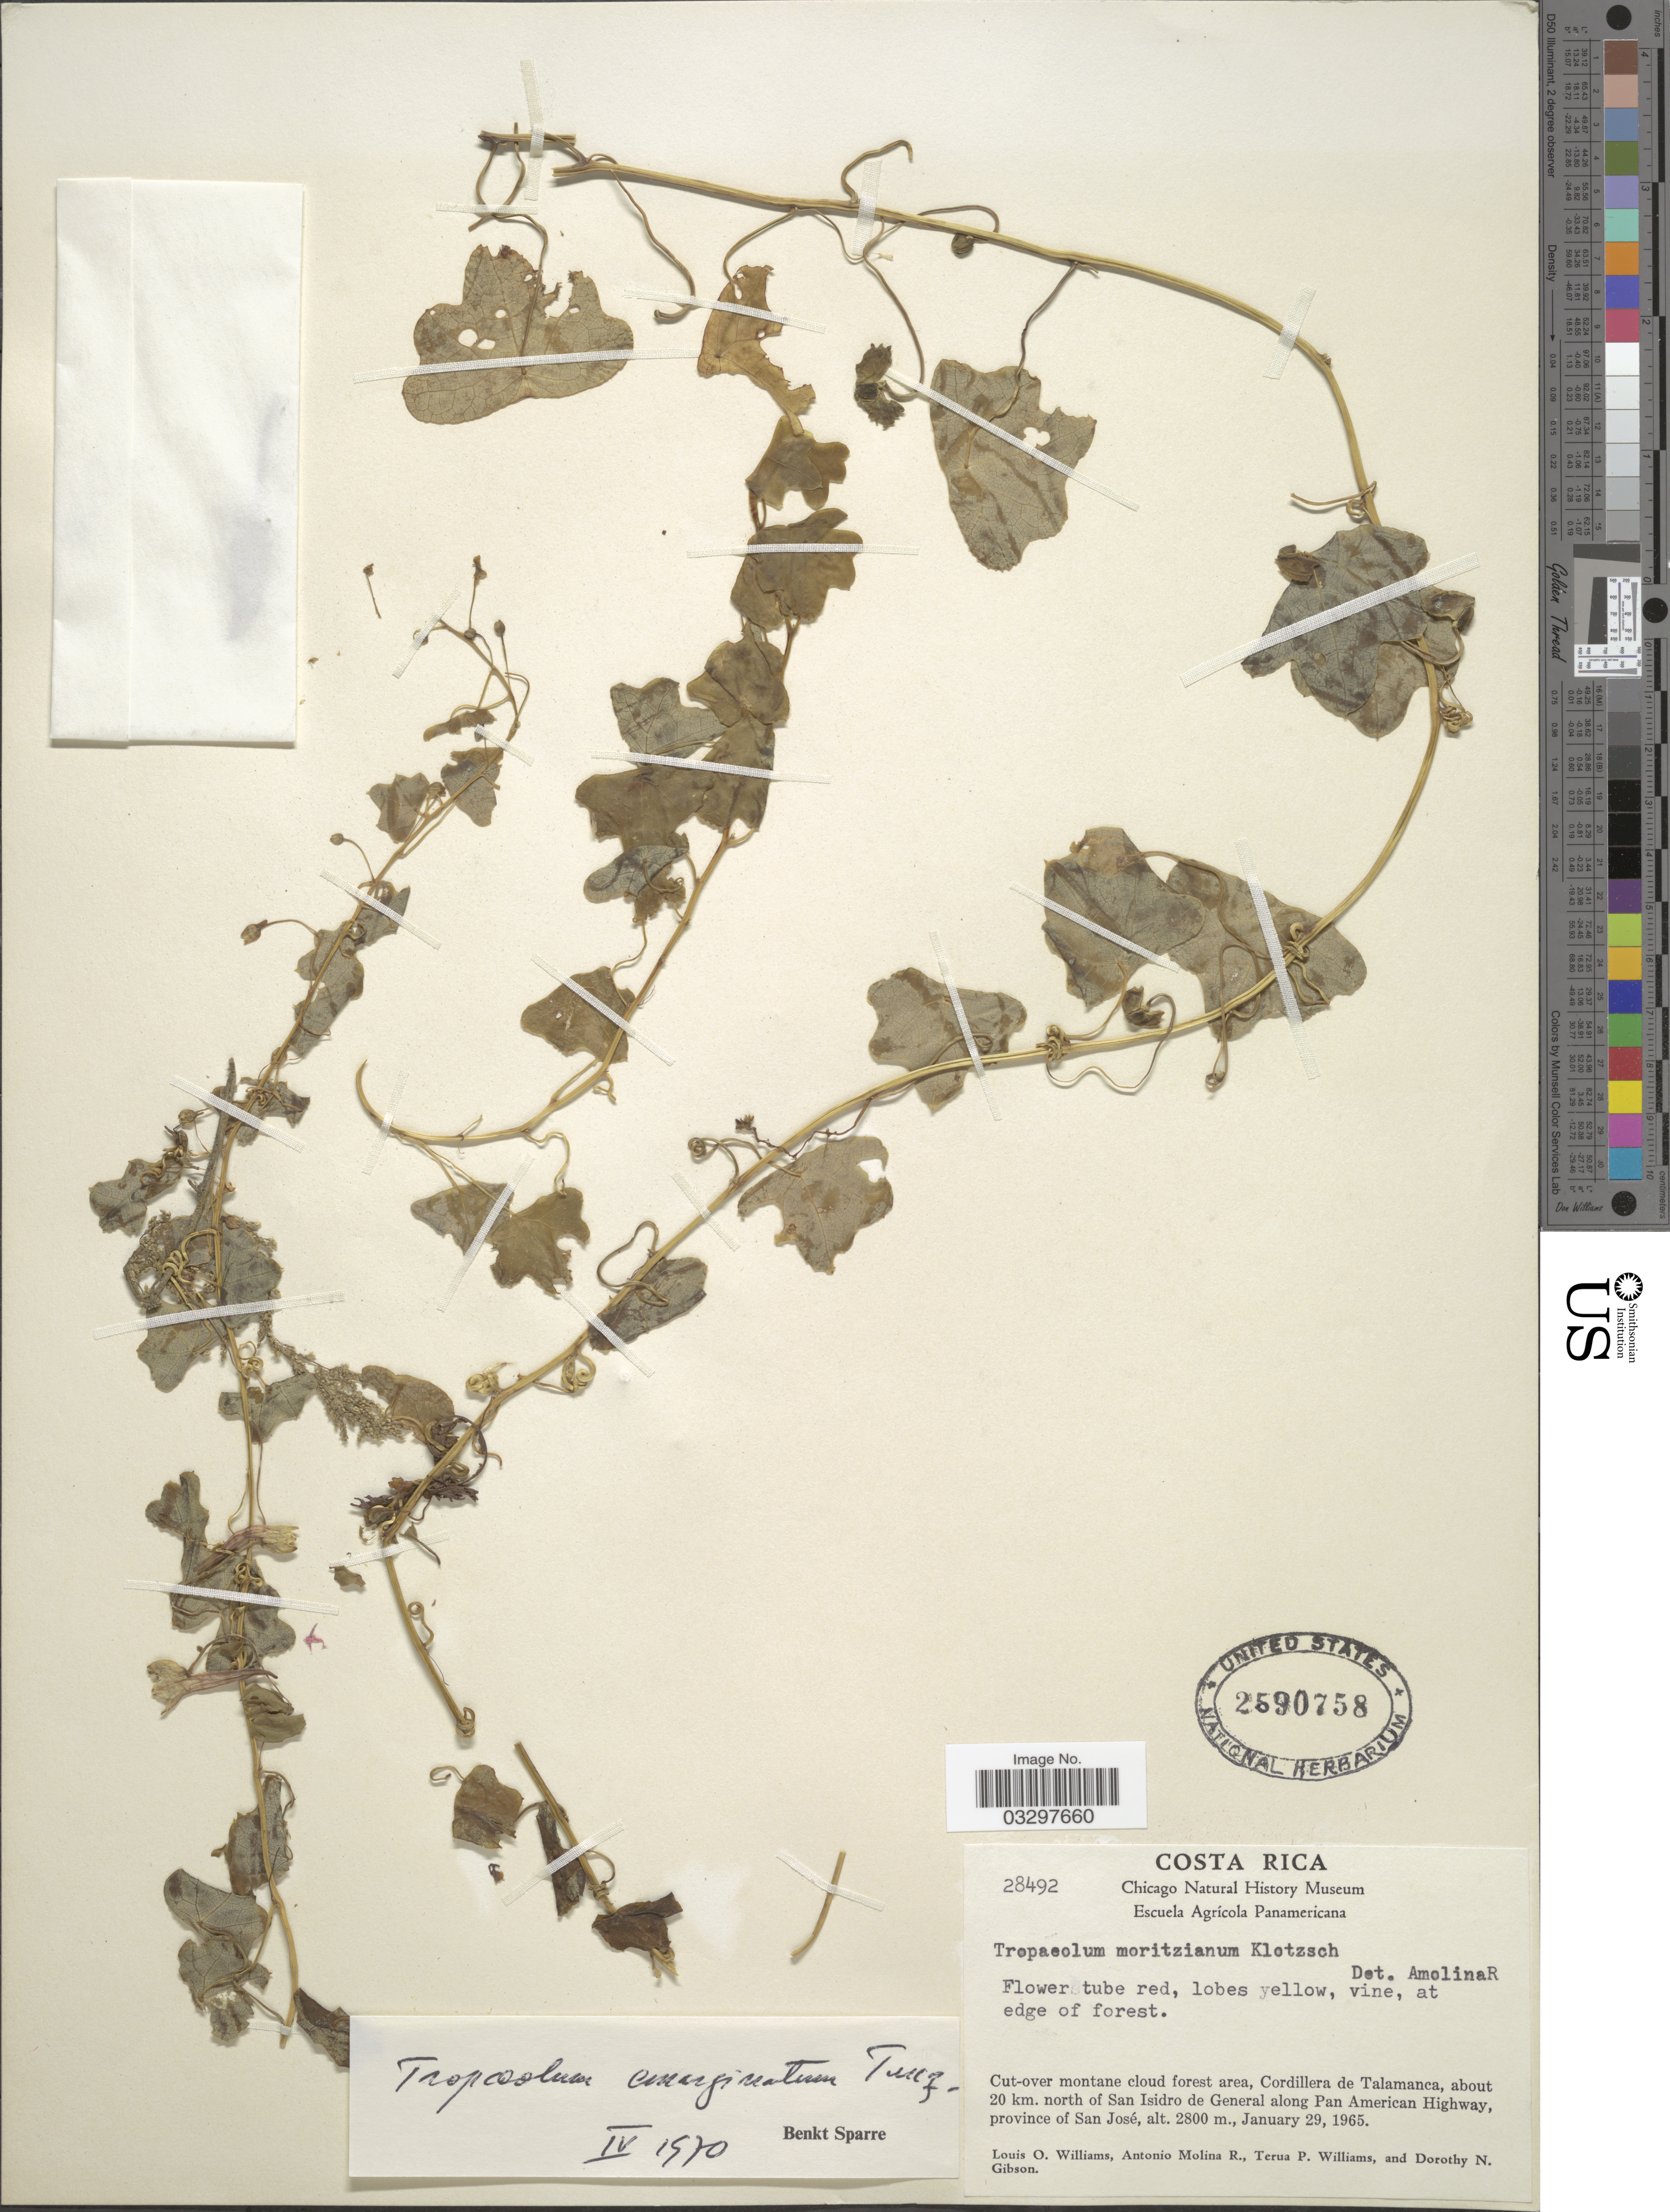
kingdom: Plantae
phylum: Tracheophyta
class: Magnoliopsida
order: Brassicales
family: Tropaeolaceae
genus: Tropaeolum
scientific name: Tropaeolum emarginatum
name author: Turcz.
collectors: L. O. Williams, A. Molina R., T. Williams & D. N. Gibson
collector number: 28492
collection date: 1965-01-29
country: Costa Rica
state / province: San José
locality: Cut-over montane cloud forest area, Cordillera de Talamanca, about 20 km. north of San Isidro de General along Pan American Highway, province of San José.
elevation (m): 2800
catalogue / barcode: US 2590758